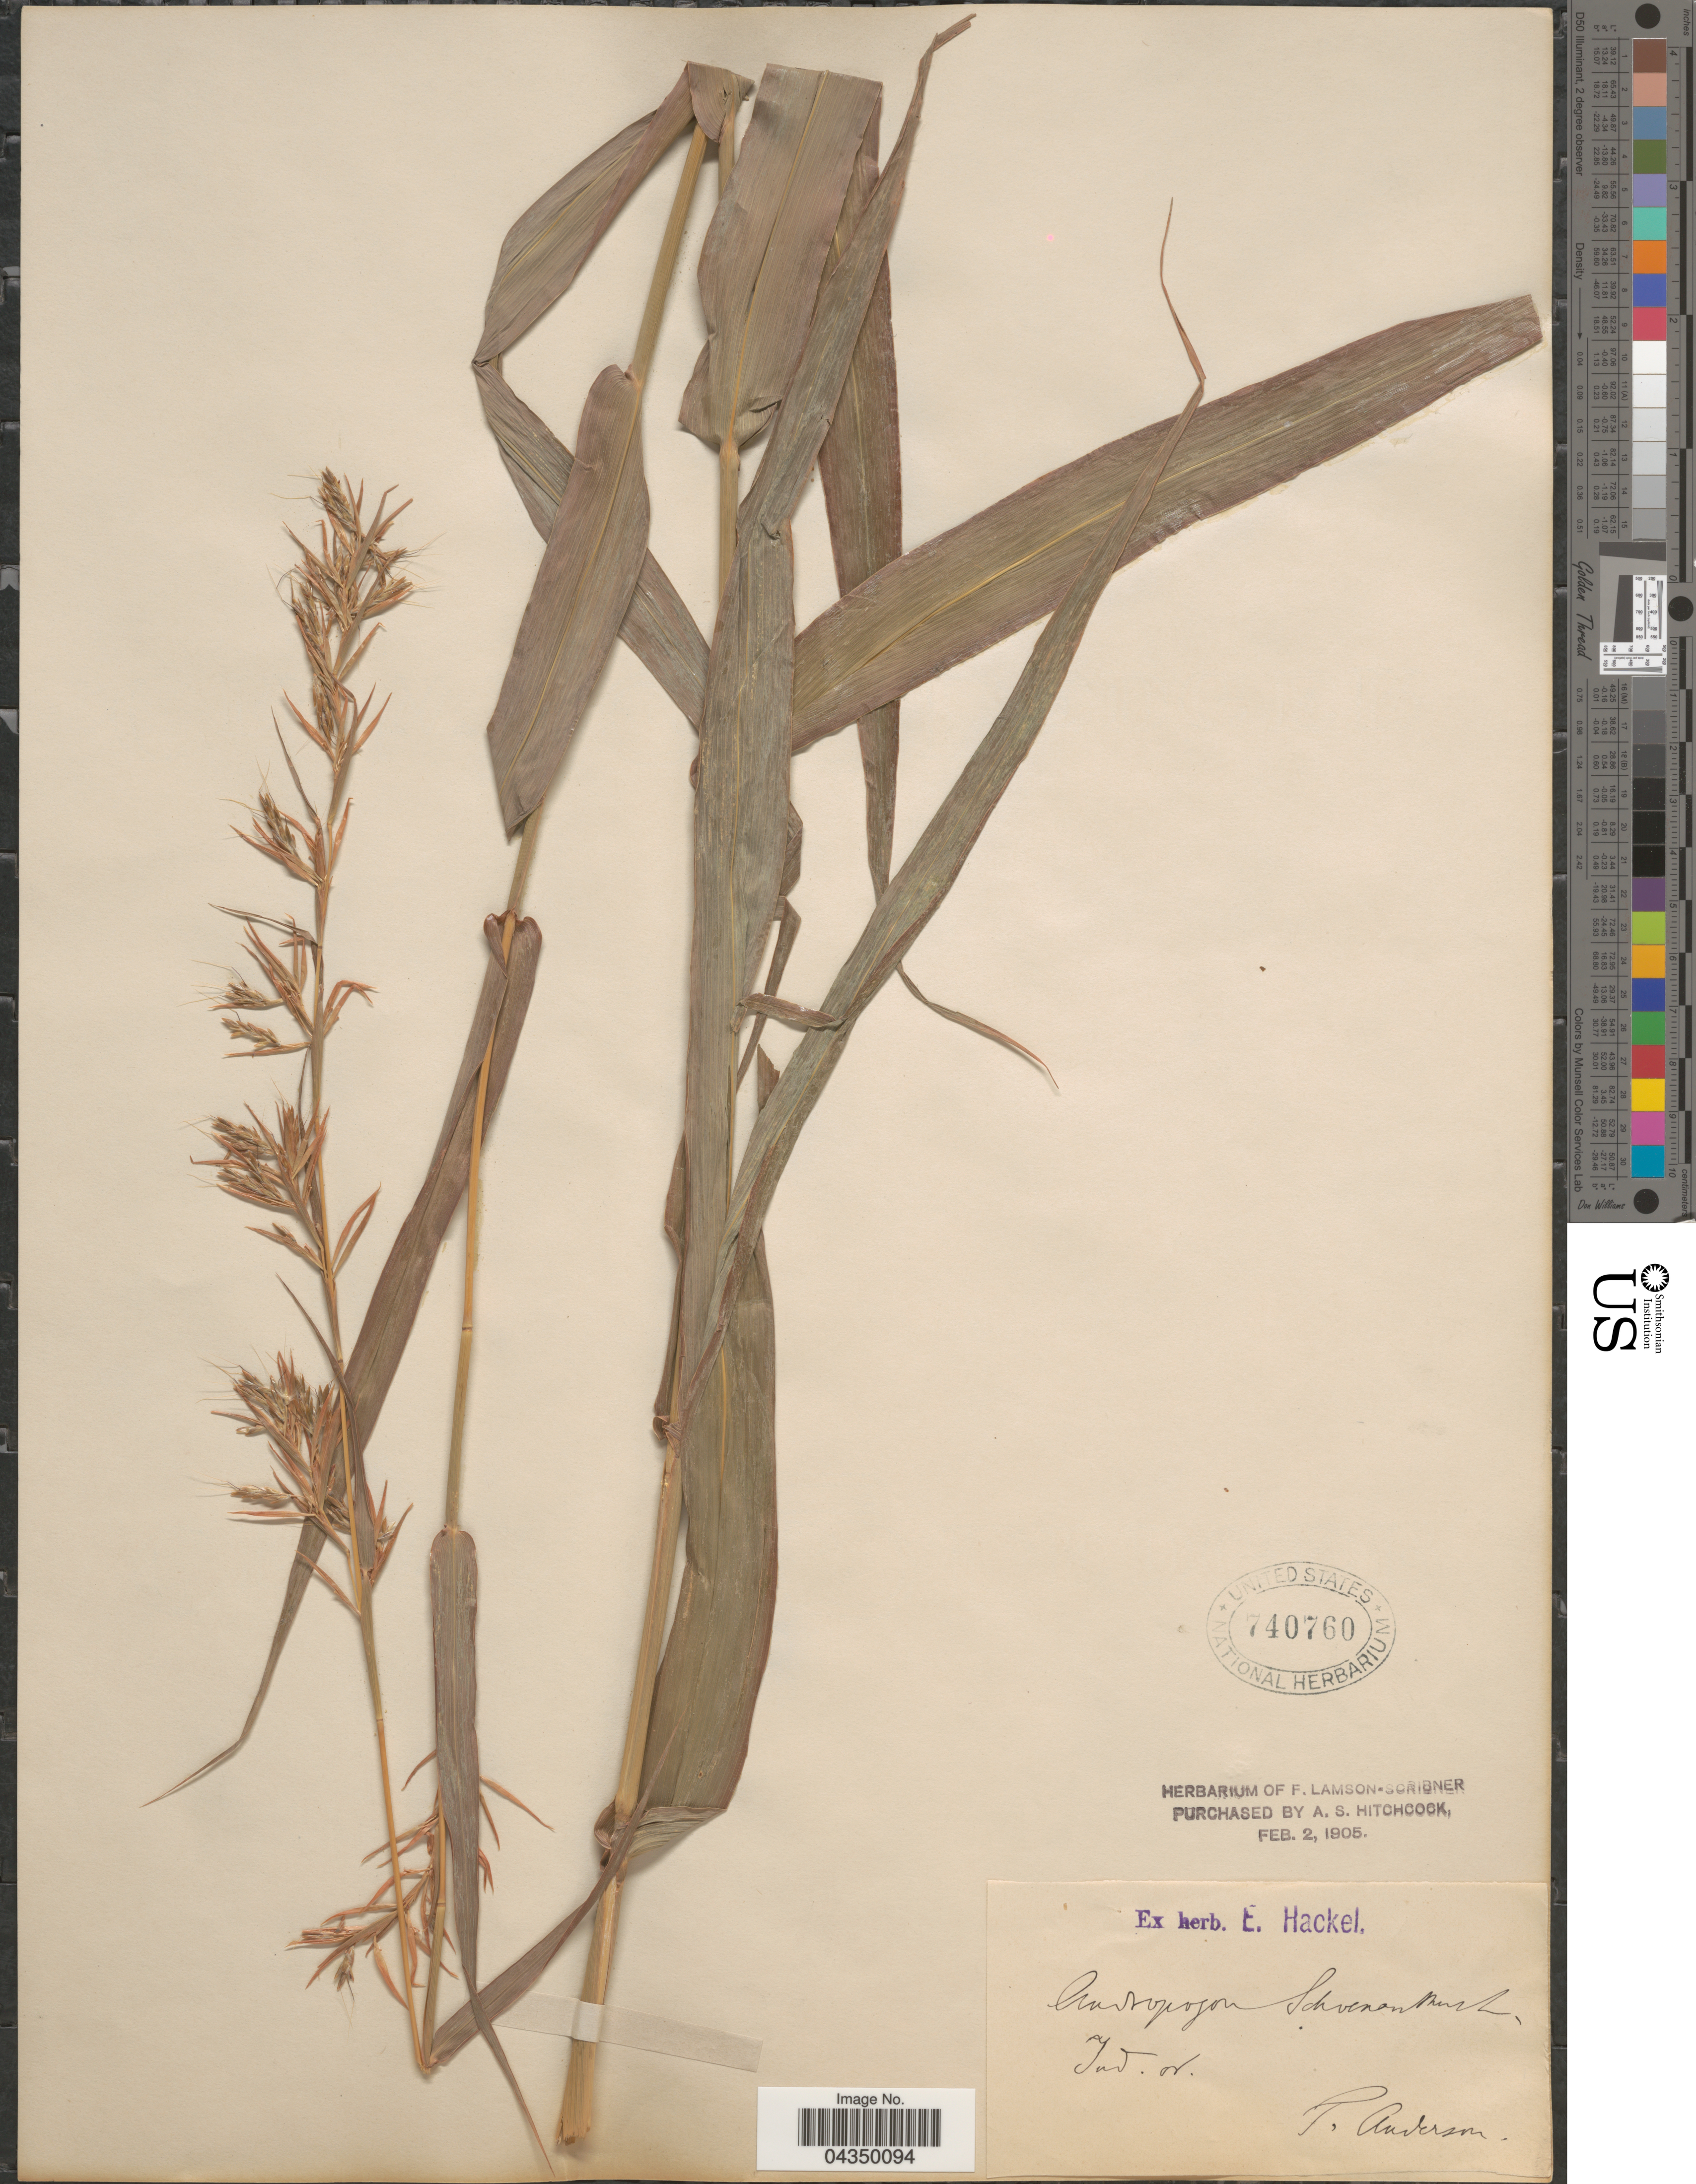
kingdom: Plantae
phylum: Tracheophyta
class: Liliopsida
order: Poales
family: Poaceae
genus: Cymbopogon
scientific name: Cymbopogon schoenanthus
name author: (L.) Spreng.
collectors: T. Anderson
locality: Ind. or.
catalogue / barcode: US 740760